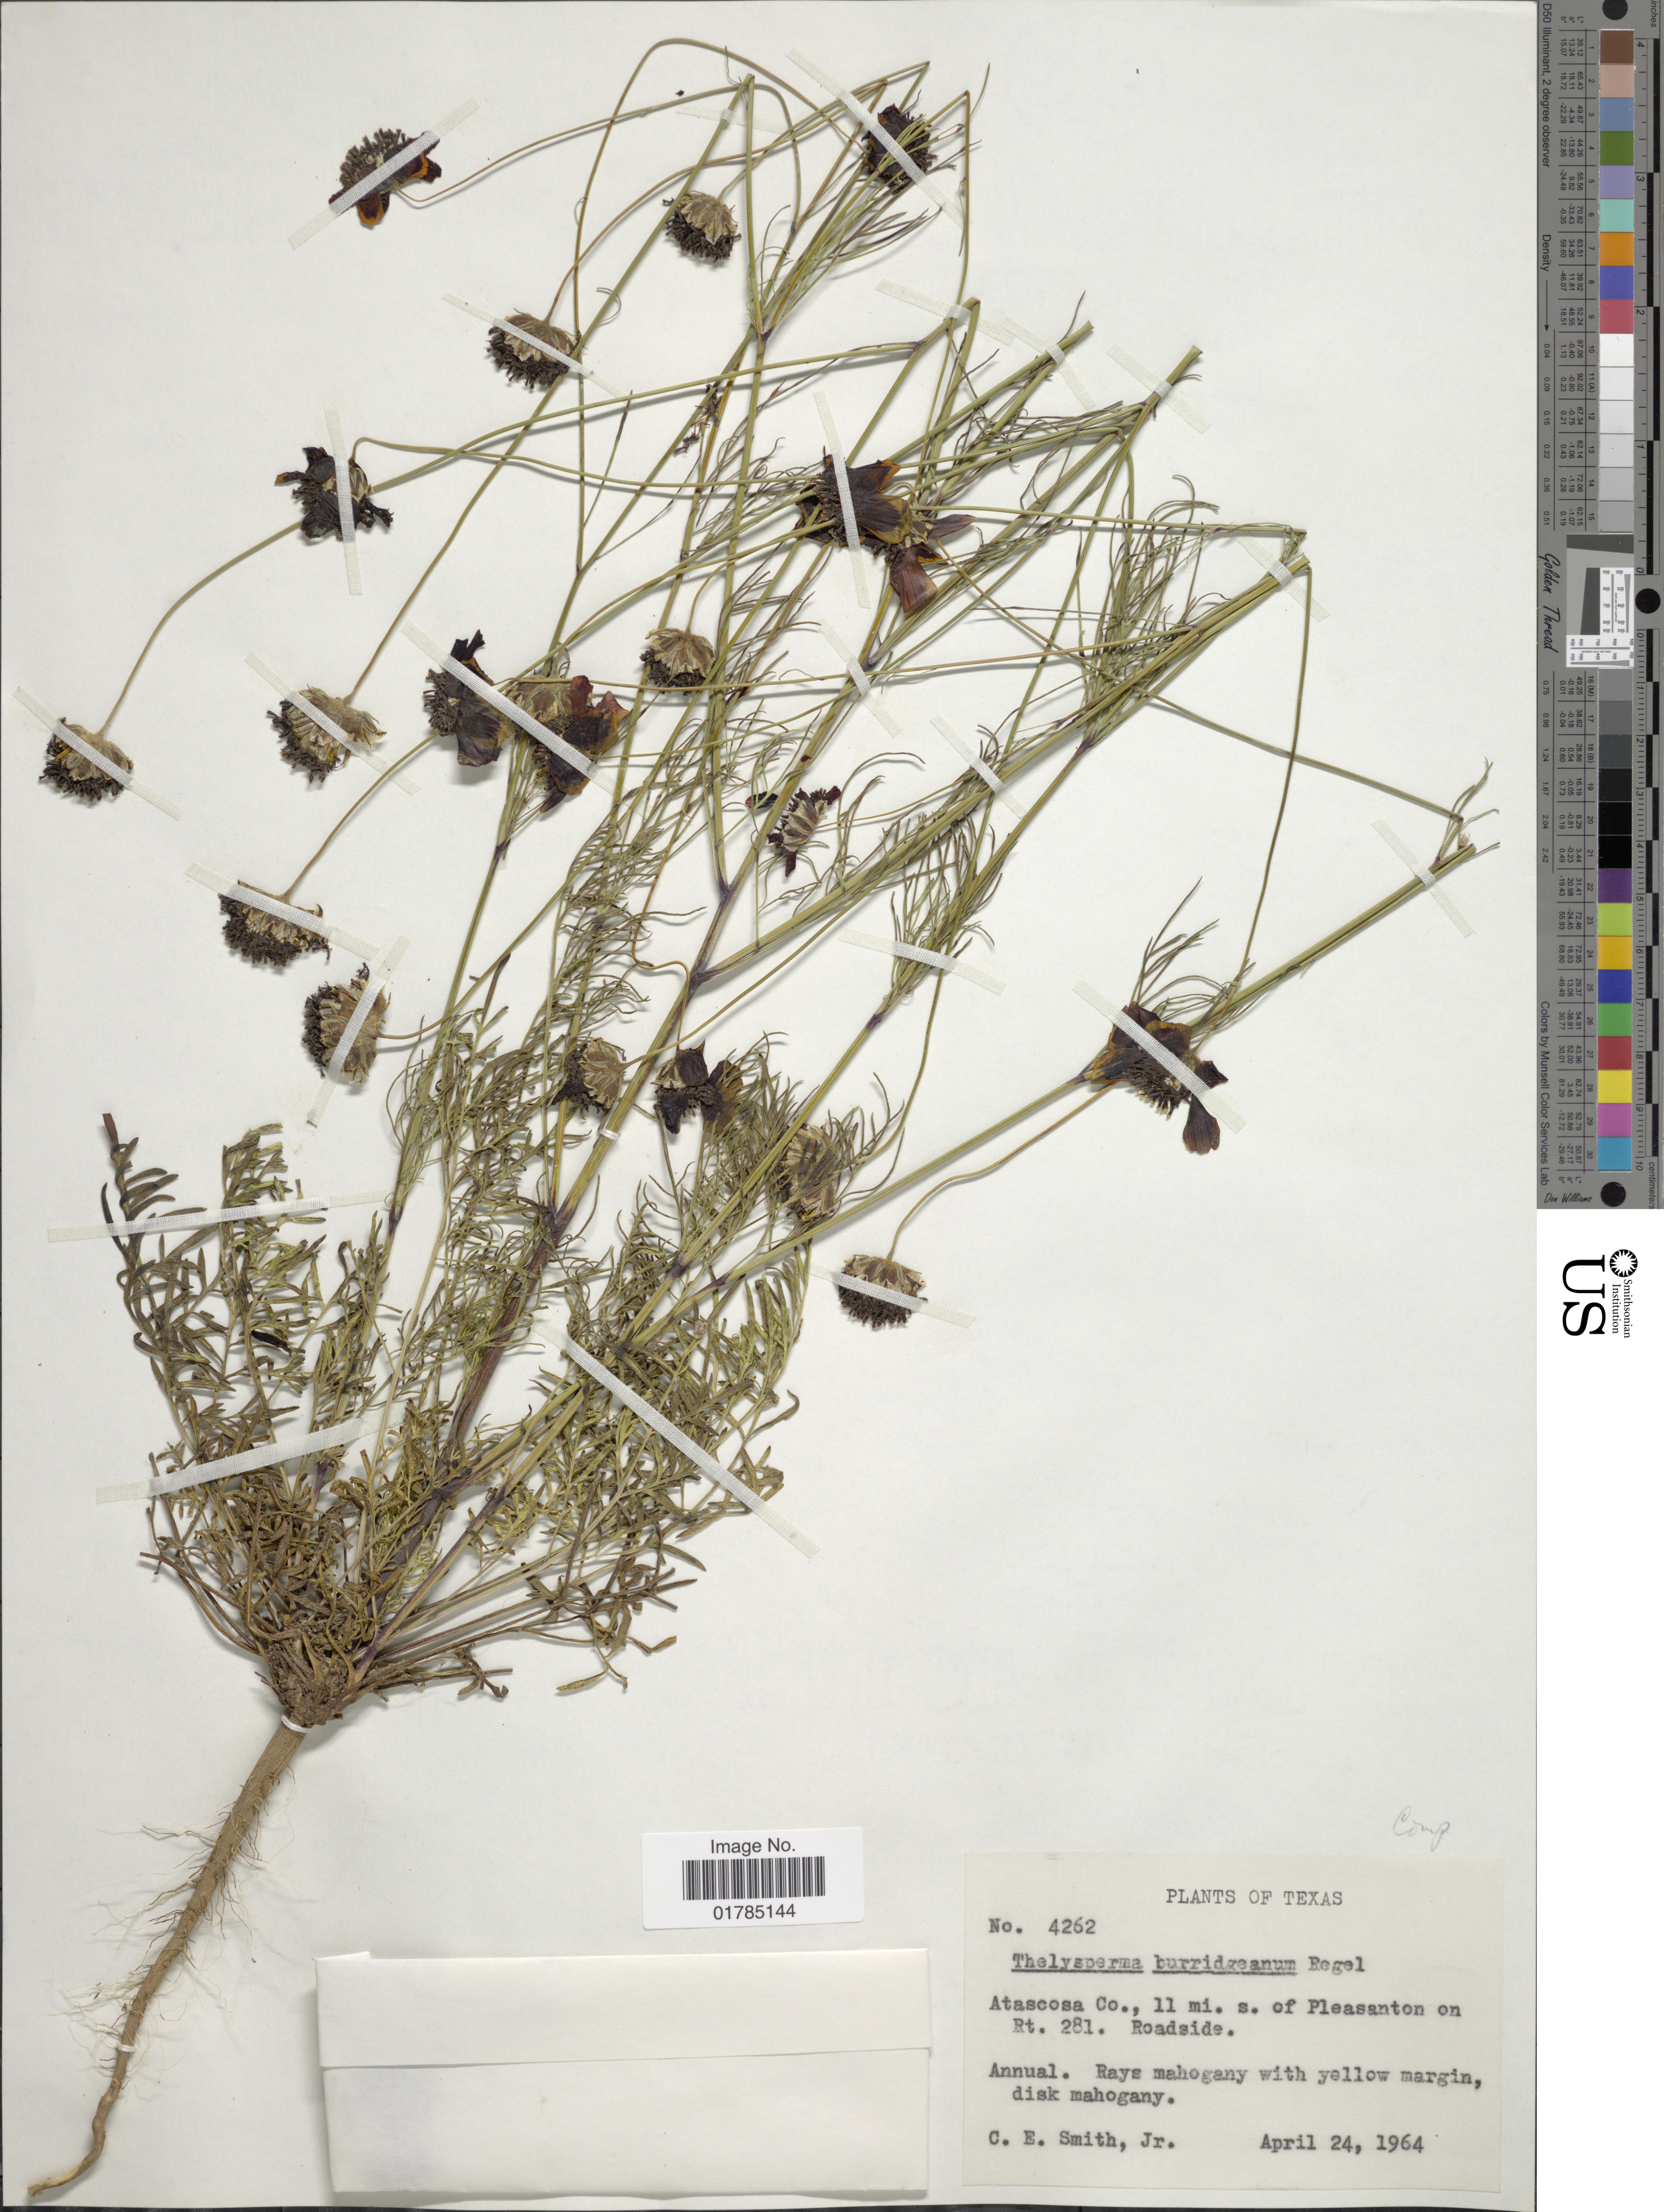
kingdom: Plantae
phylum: Tracheophyta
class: Magnoliopsida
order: Asterales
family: Asteraceae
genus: Thelesperma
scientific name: Thelesperma burridgeanum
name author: S.F. Blake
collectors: C. E. Smith Jr.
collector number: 4262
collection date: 1964-04-24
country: United States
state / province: Texas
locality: Atascosa Co., 11 mi, s. of Pleasanton on Rt. 281